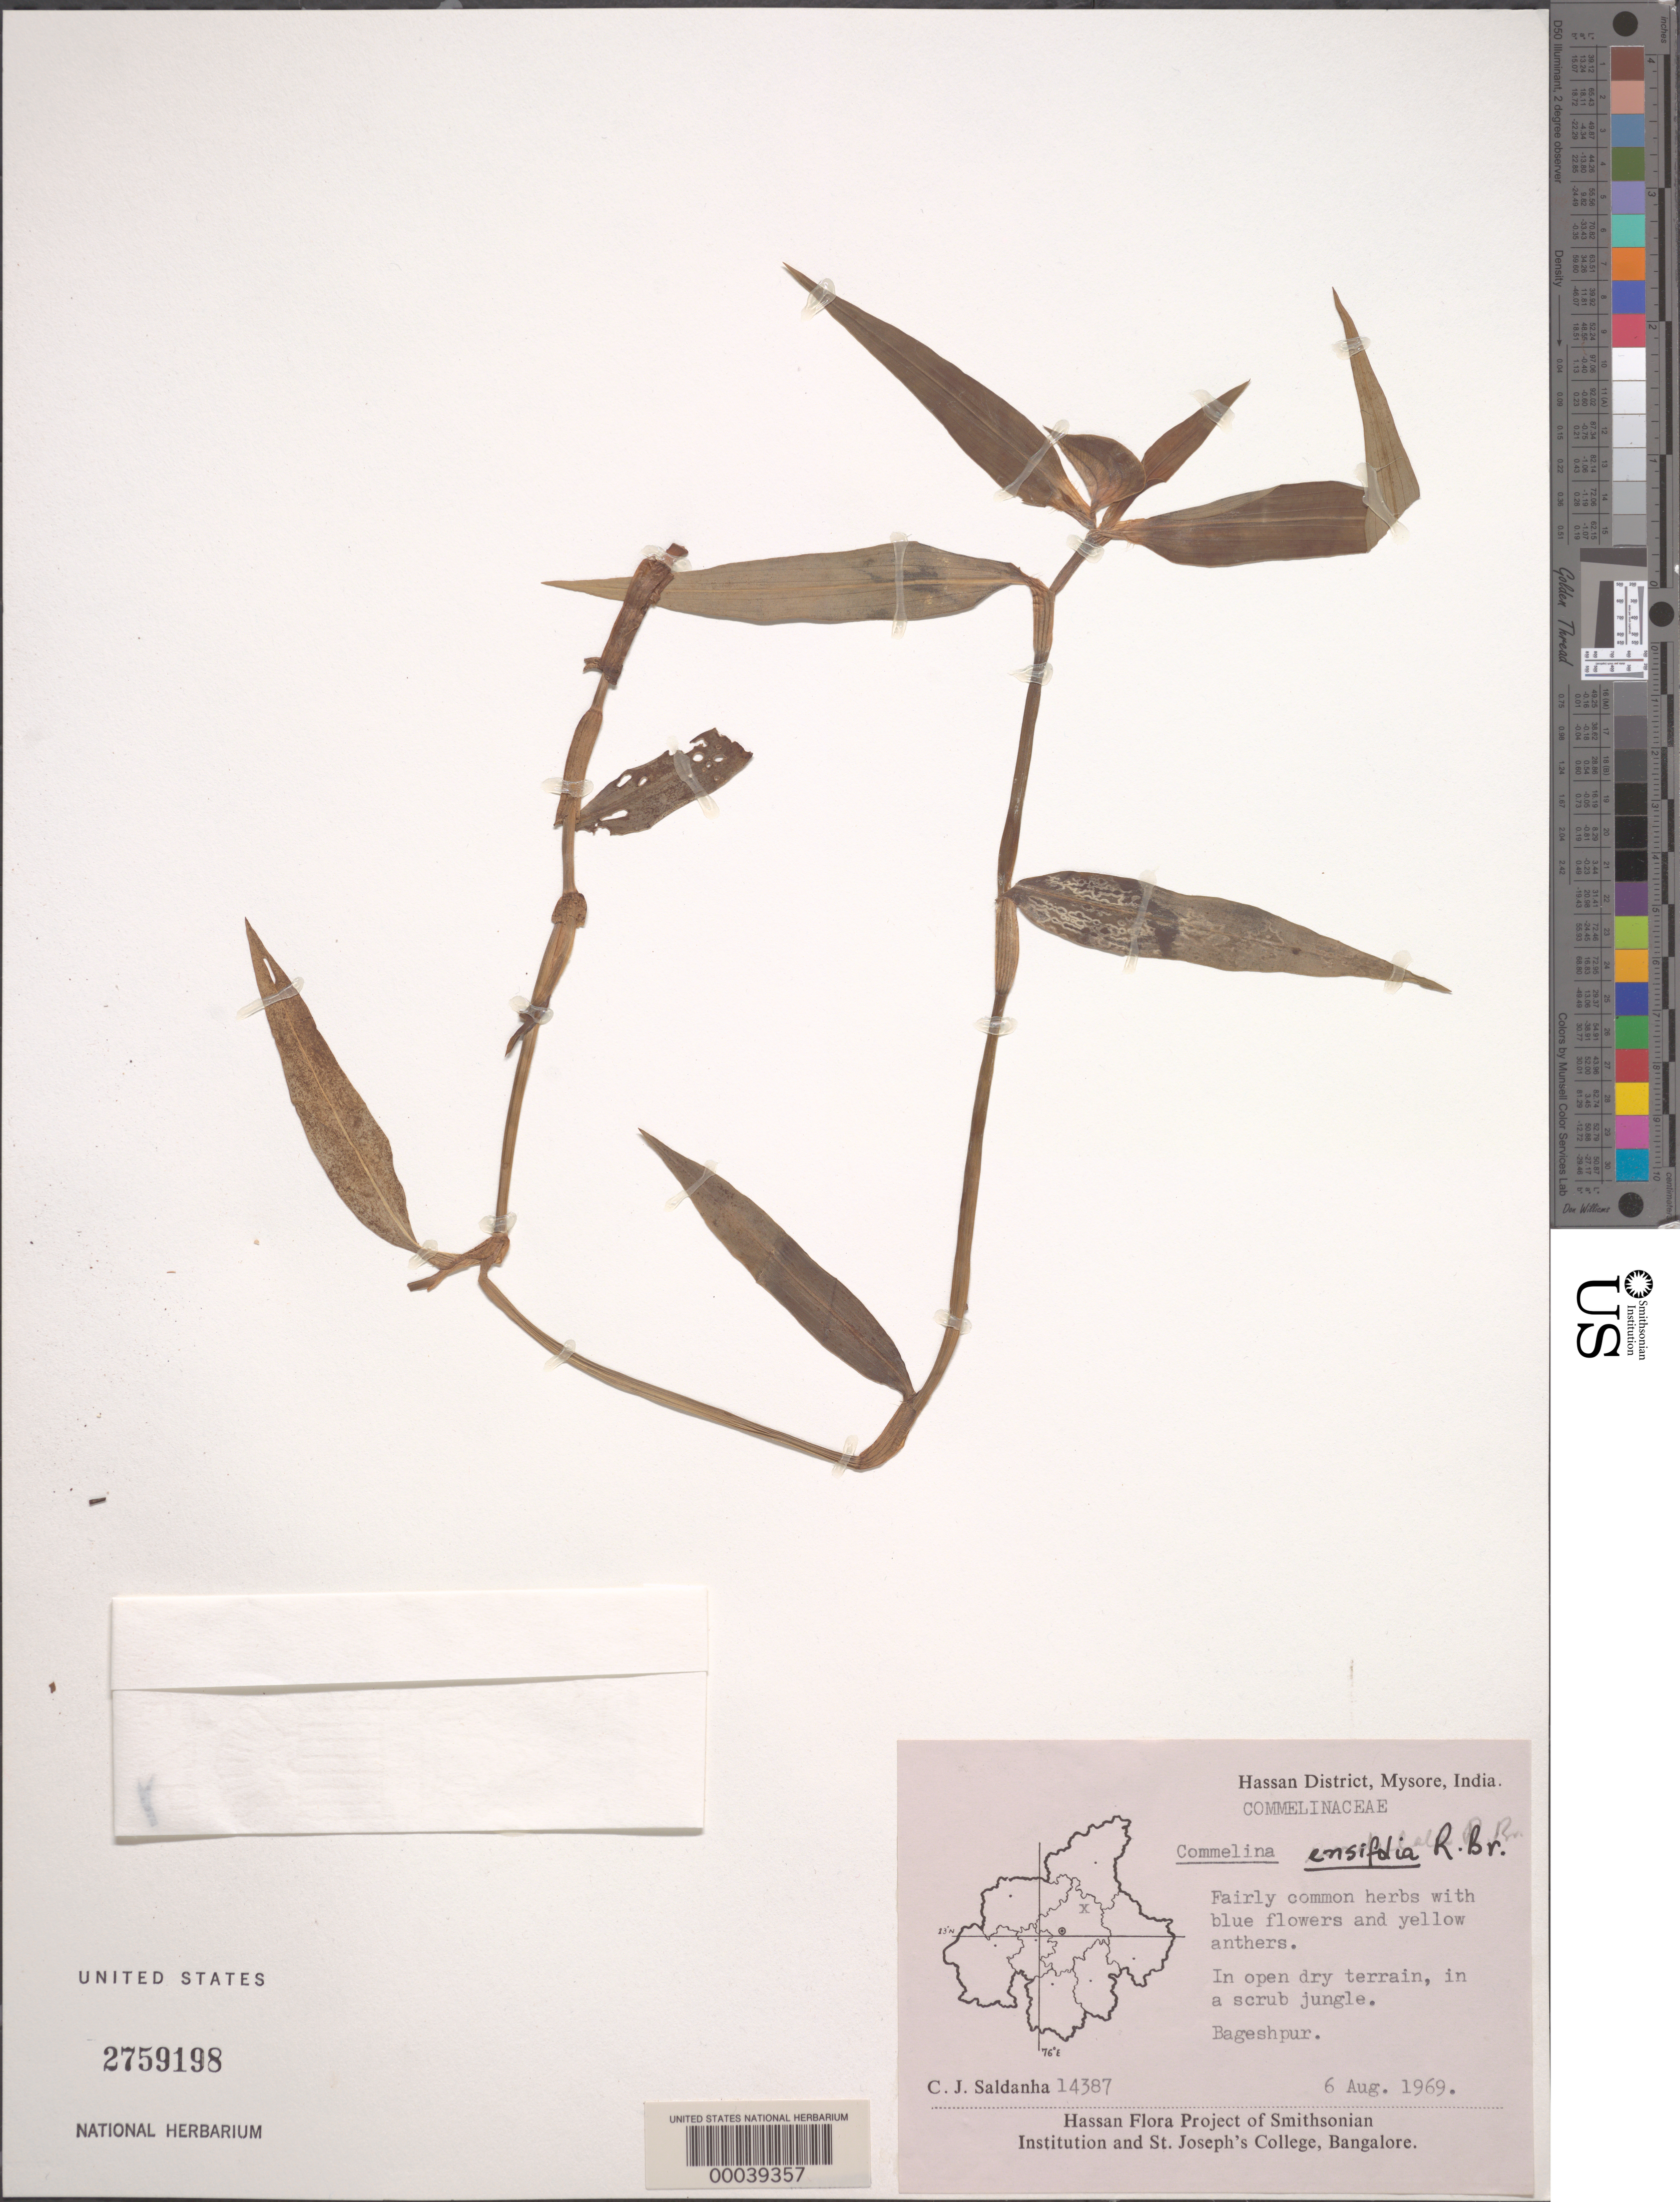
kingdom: Plantae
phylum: Tracheophyta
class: Liliopsida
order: Commelinales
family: Commelinaceae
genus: Commelina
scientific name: Commelina ensifolia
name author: R. Br.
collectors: C. J. Saldanha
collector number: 14387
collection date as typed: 06 Aug 1969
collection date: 1969-08-06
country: India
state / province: Karnataka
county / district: Hassan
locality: Bageshpur, mysore state [mysore state = karnataka.]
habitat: Open terrain, scrub jungle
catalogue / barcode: US 2759198